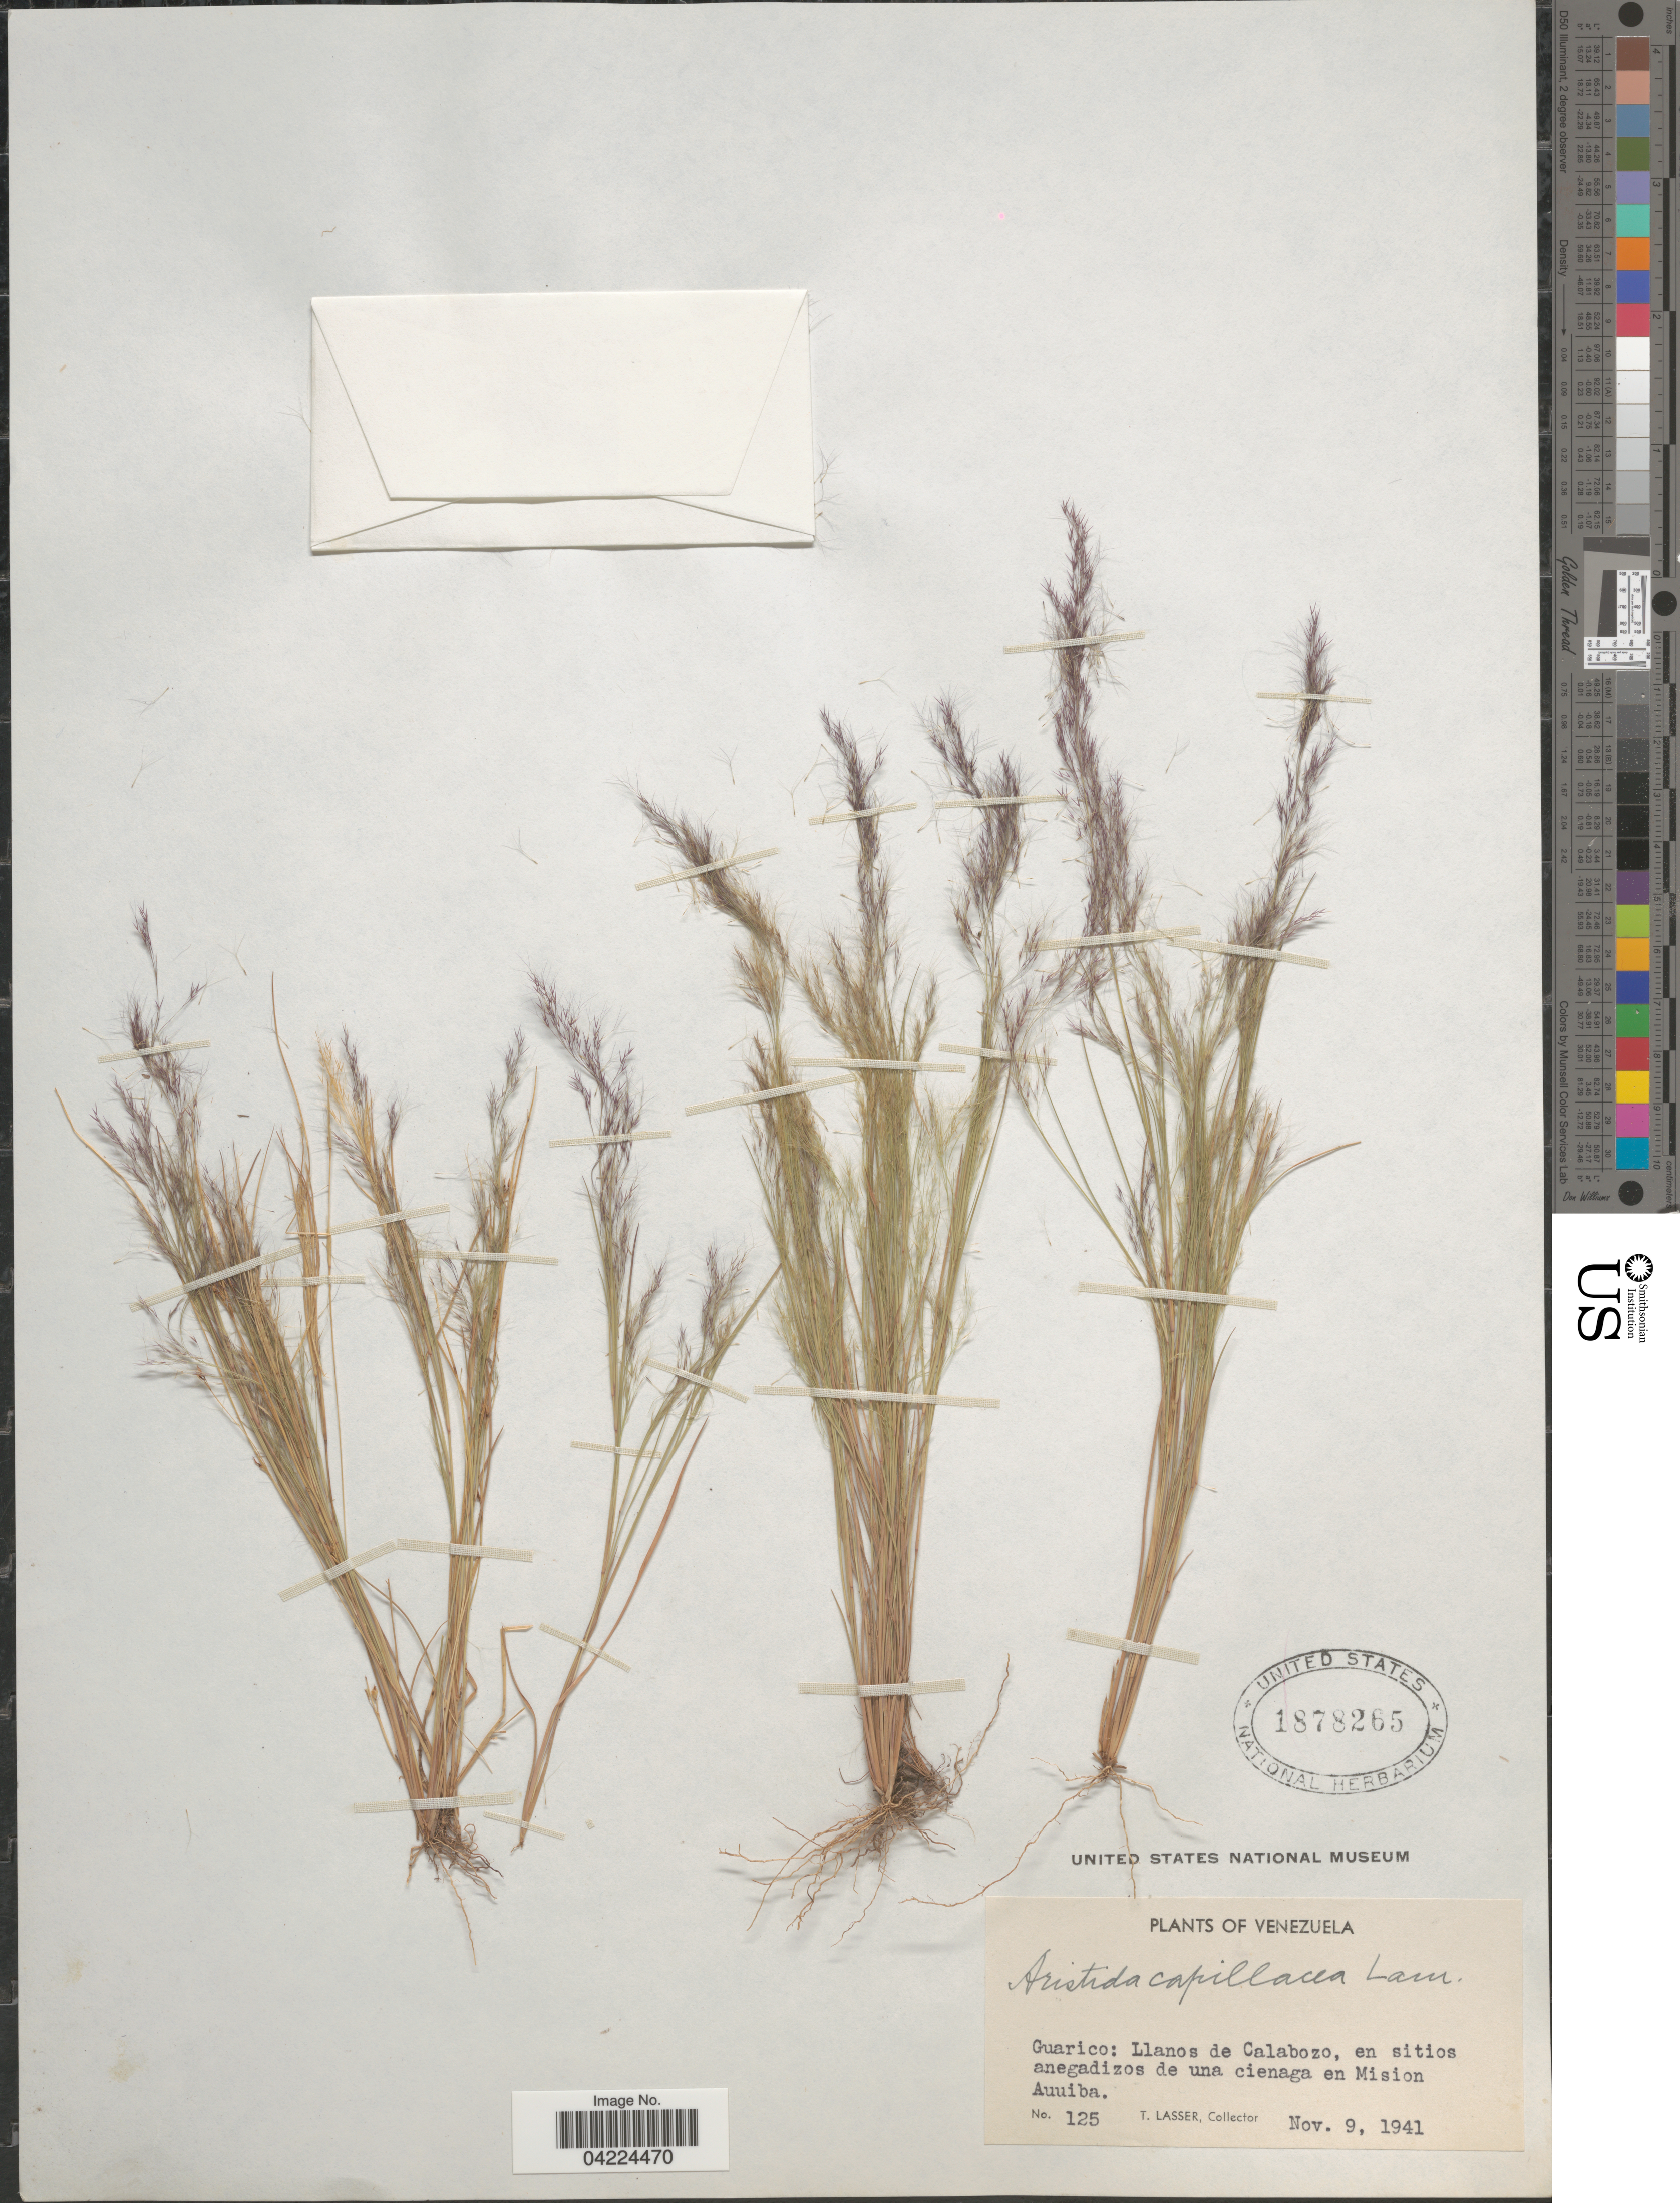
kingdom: Plantae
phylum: Tracheophyta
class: Liliopsida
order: Poales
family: Poaceae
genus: Aristida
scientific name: Aristida capillacea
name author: Lam.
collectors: T. Lasser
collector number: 125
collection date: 1941-11-09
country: Venezuela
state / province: Guarico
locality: Llanos de Calabozo, en sitios anegadizos de una cienaga en Mision Auuiba.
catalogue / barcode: US 1878265